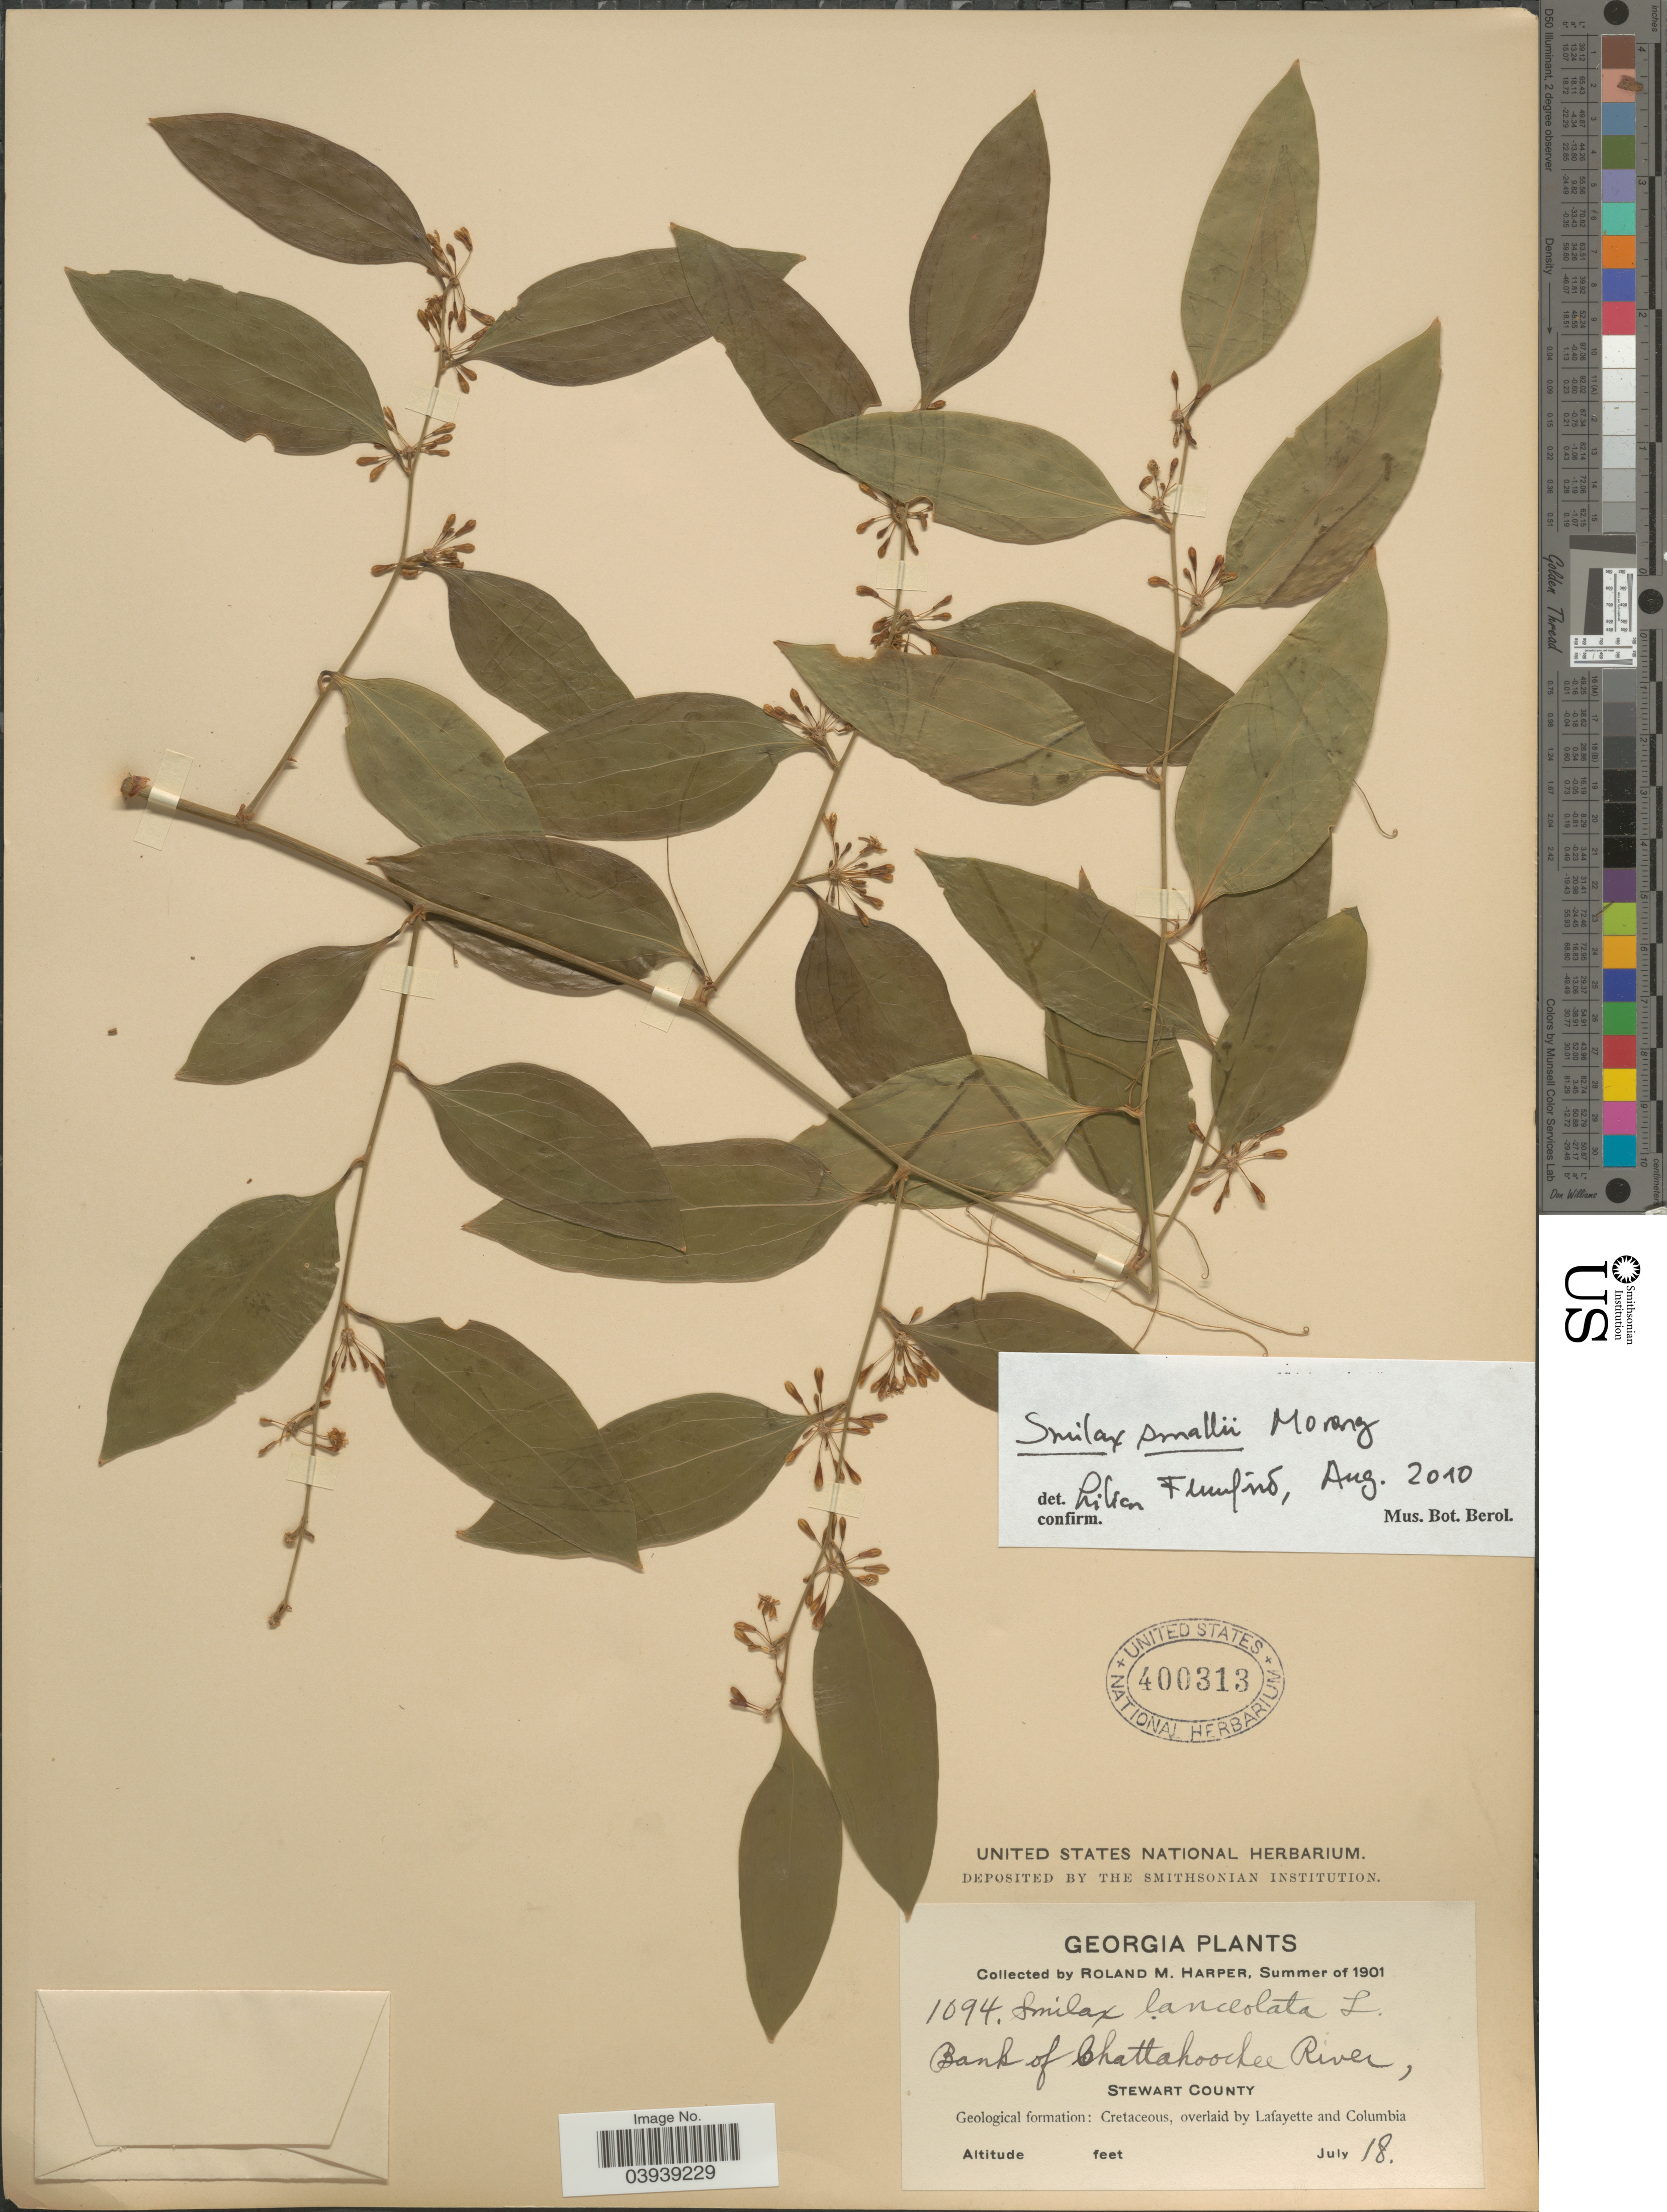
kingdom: Plantae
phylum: Tracheophyta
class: Liliopsida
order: Liliales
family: Smilacaceae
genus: Smilax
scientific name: Smilax smallii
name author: Morong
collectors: R. M. Harper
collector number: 1094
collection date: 1901-07-18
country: United States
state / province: Georgia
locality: Bank of Chattahoockee River, Stewart County. Geological formation: Cretaceous, overlaid by Lafayette and Columbia.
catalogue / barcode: US 400313